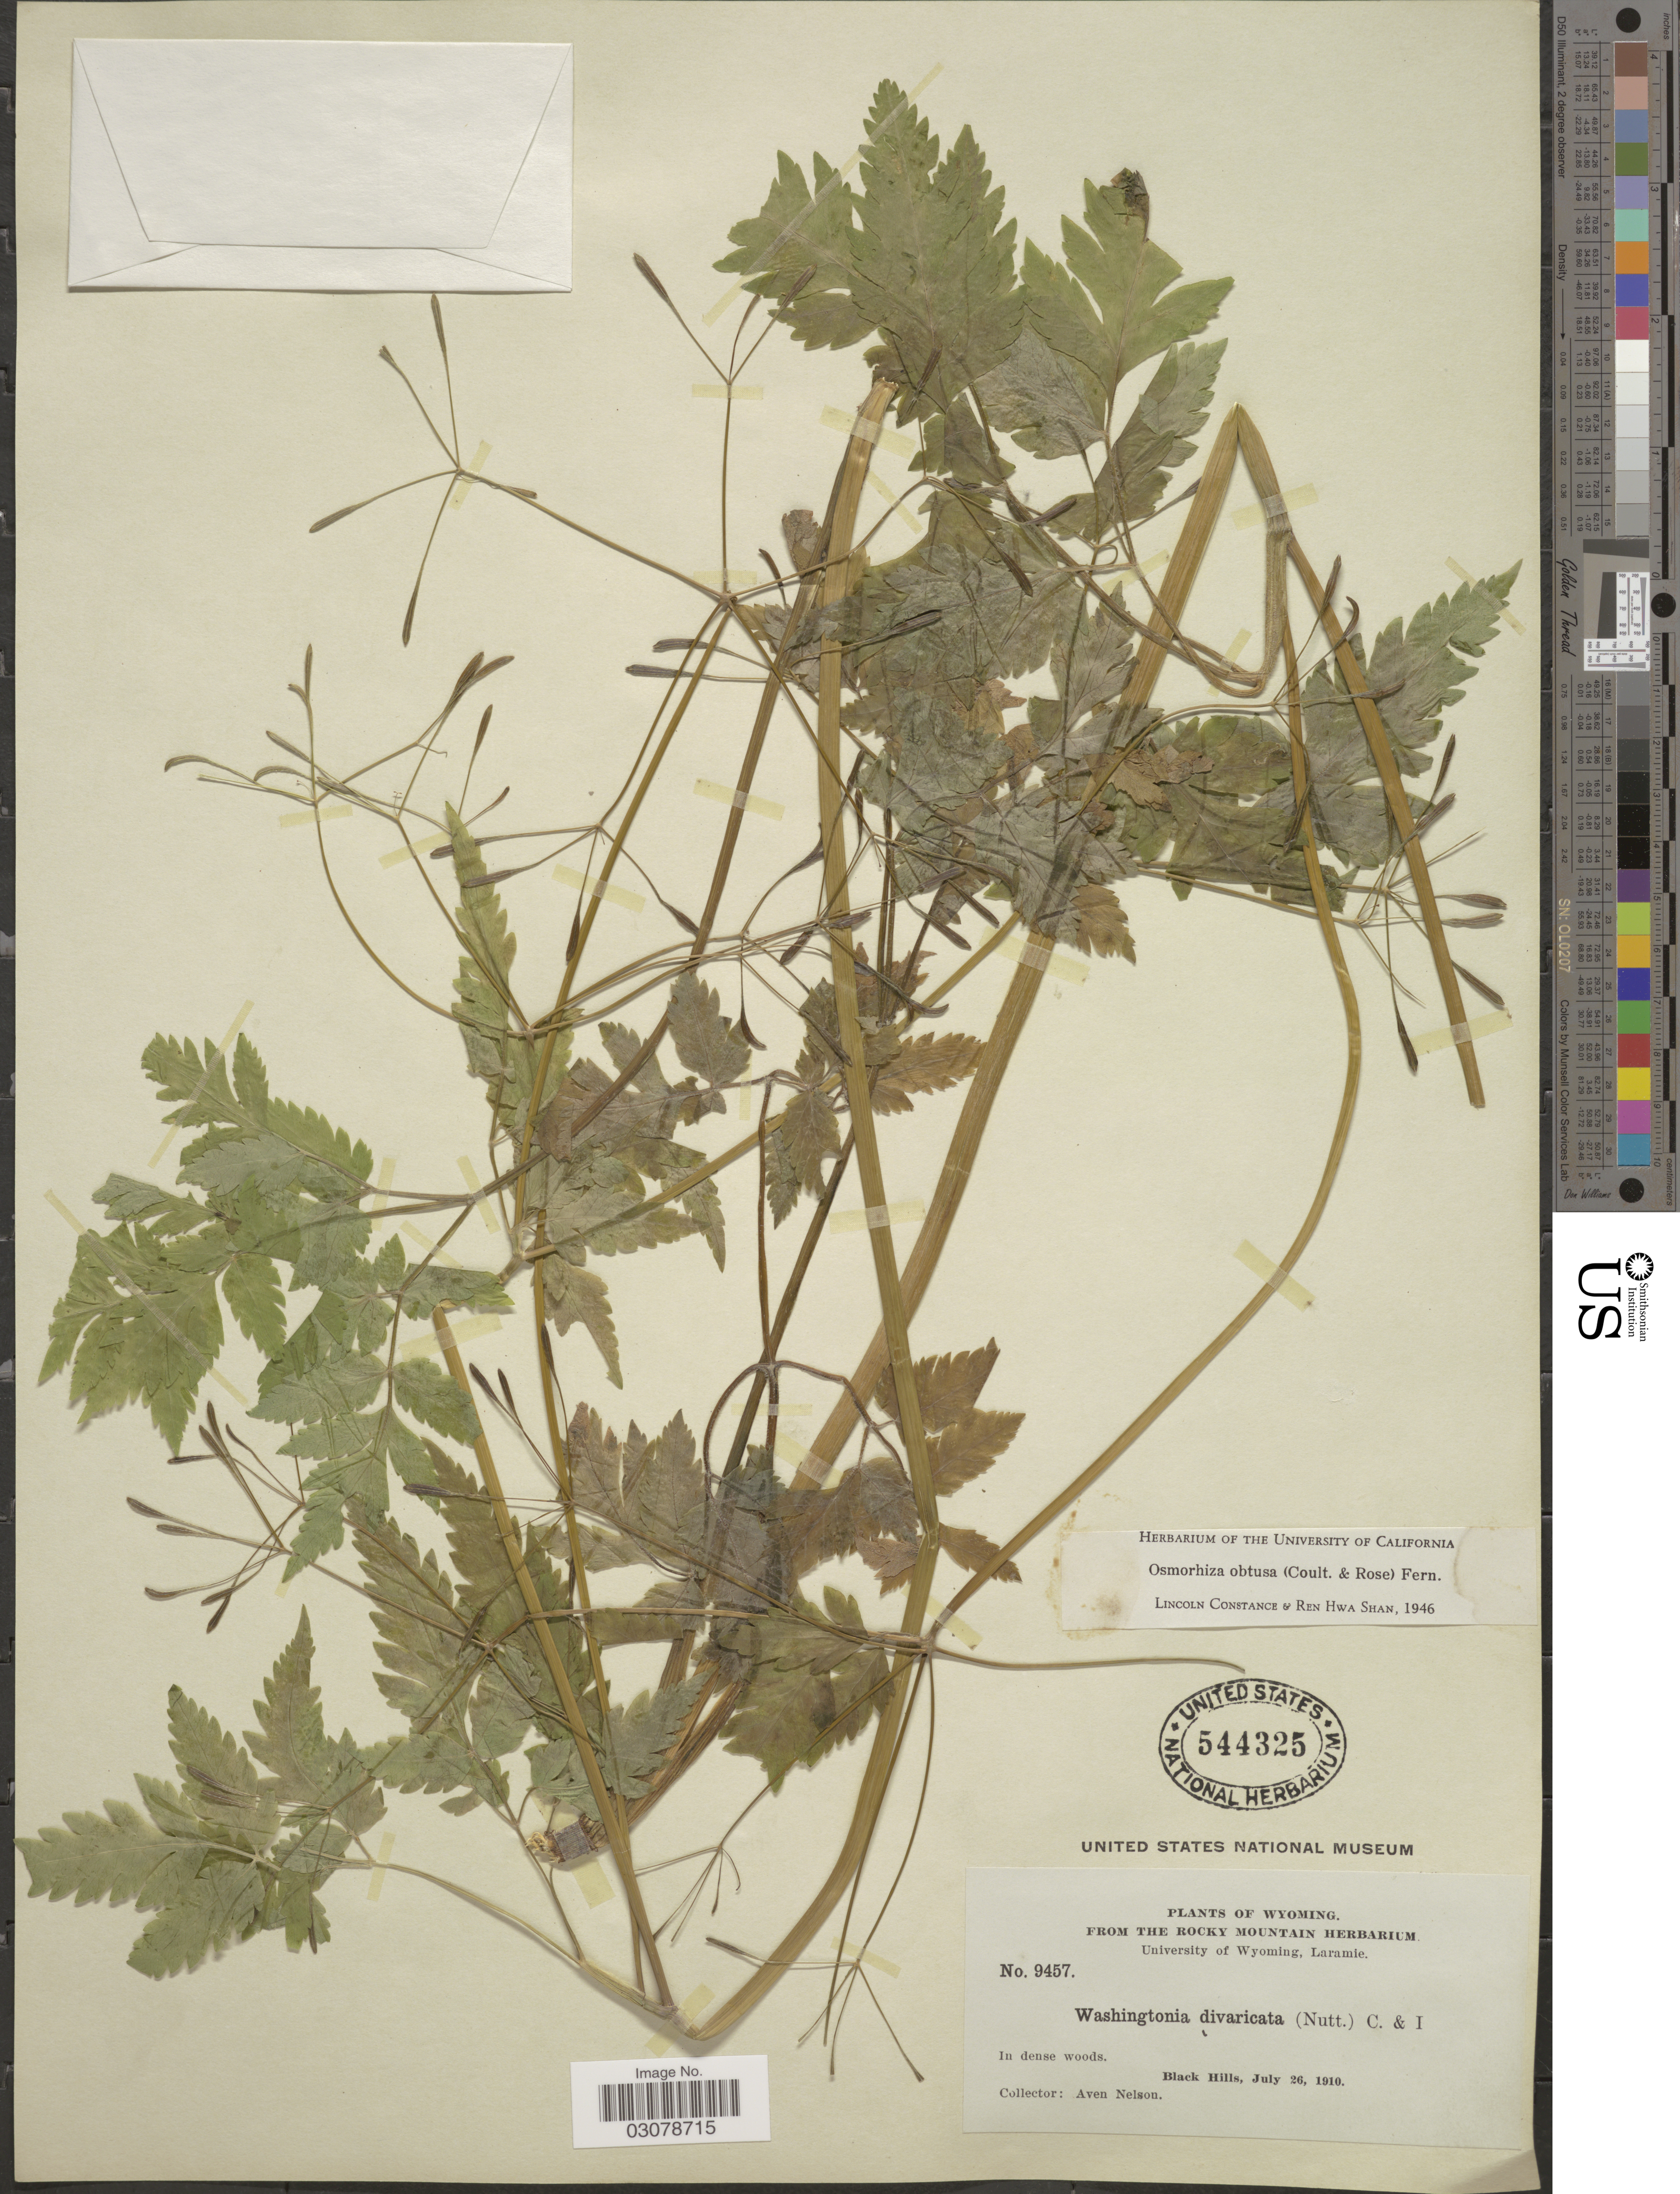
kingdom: Plantae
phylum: Tracheophyta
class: Magnoliopsida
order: Apiales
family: Apiaceae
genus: Osmorhiza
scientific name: Osmorhiza obtusa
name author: (J.M. Coult. & Rose) Fernald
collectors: A. Nelson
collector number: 9457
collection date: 1910-07-26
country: United States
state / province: Wyoming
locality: Black Hills.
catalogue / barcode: US 544325